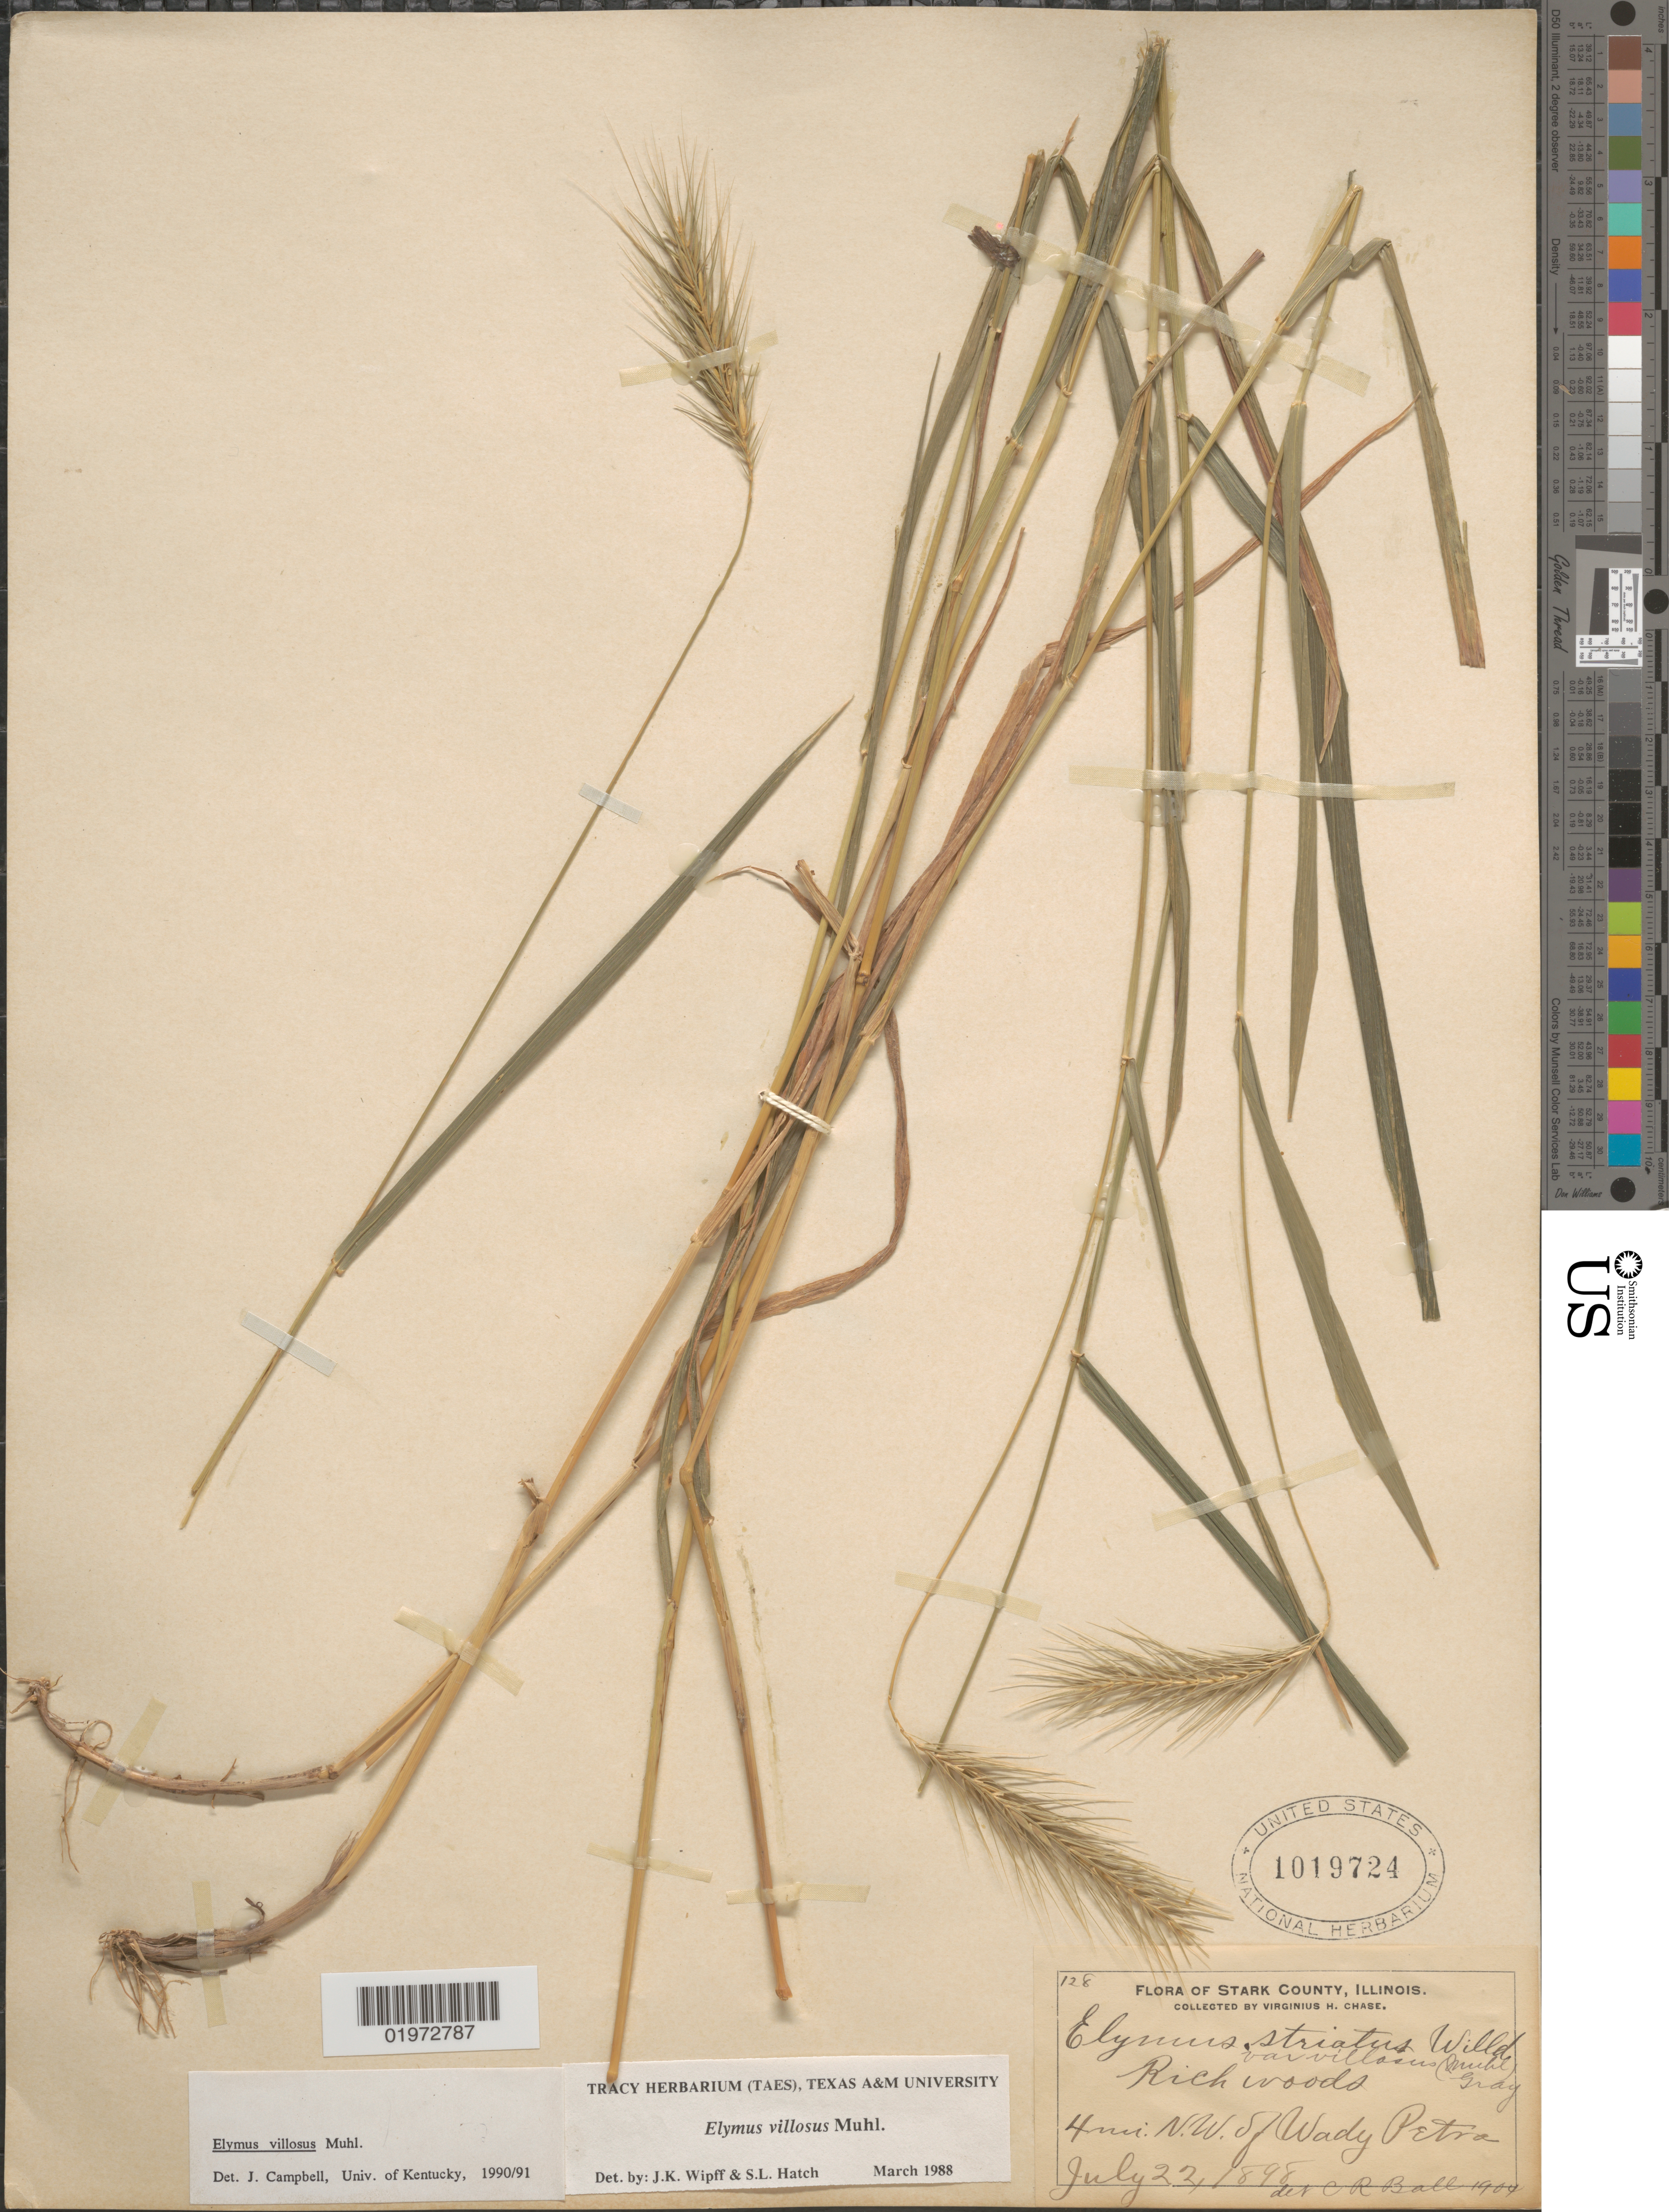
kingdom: Plantae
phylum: Tracheophyta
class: Liliopsida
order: Poales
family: Poaceae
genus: Elymus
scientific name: Elymus villosus var. arkansanus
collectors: V. H. Chase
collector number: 128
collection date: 1898-07-22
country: United States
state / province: Illinois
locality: Stark County. Rich woods. 4 mi. N.W. of Wady Petra.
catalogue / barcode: US 1019724